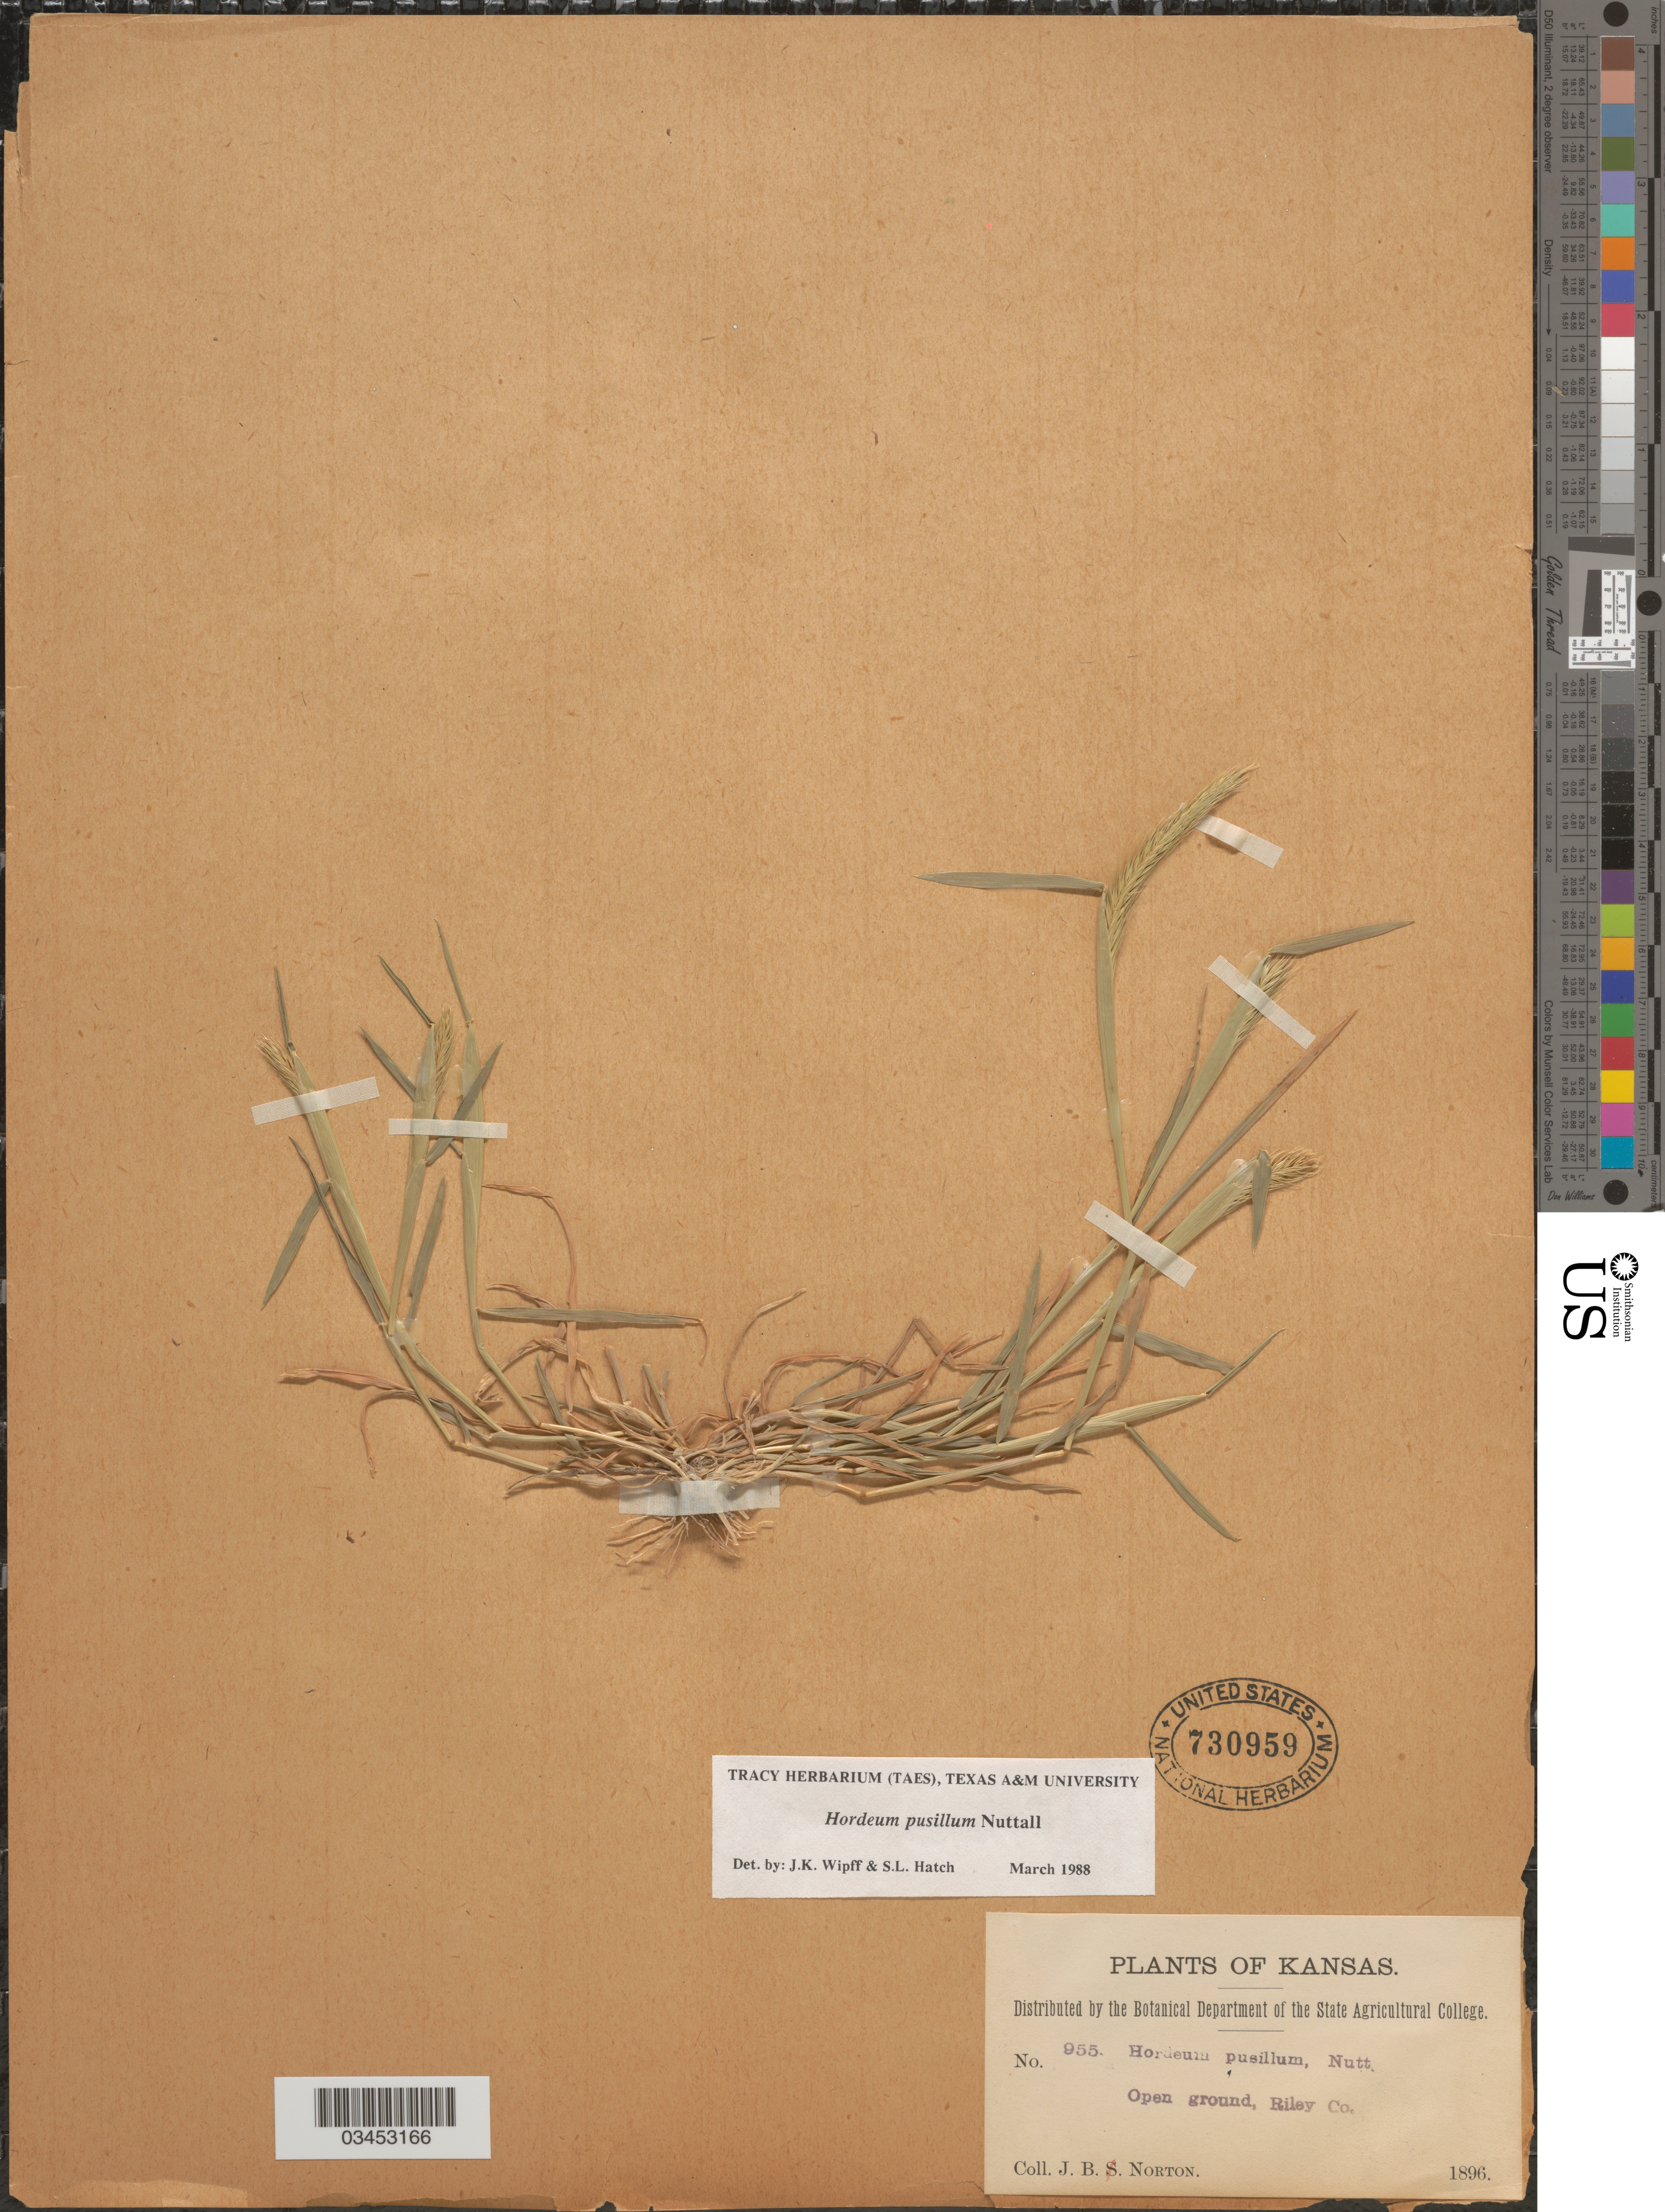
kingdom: Plantae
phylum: Tracheophyta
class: Liliopsida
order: Poales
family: Poaceae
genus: Hordeum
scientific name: Hordeum pusillum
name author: Nutt.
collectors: J. B. Norton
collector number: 955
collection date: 1896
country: United States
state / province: Kansas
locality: Open ground, Riley Co.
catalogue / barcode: US 730959